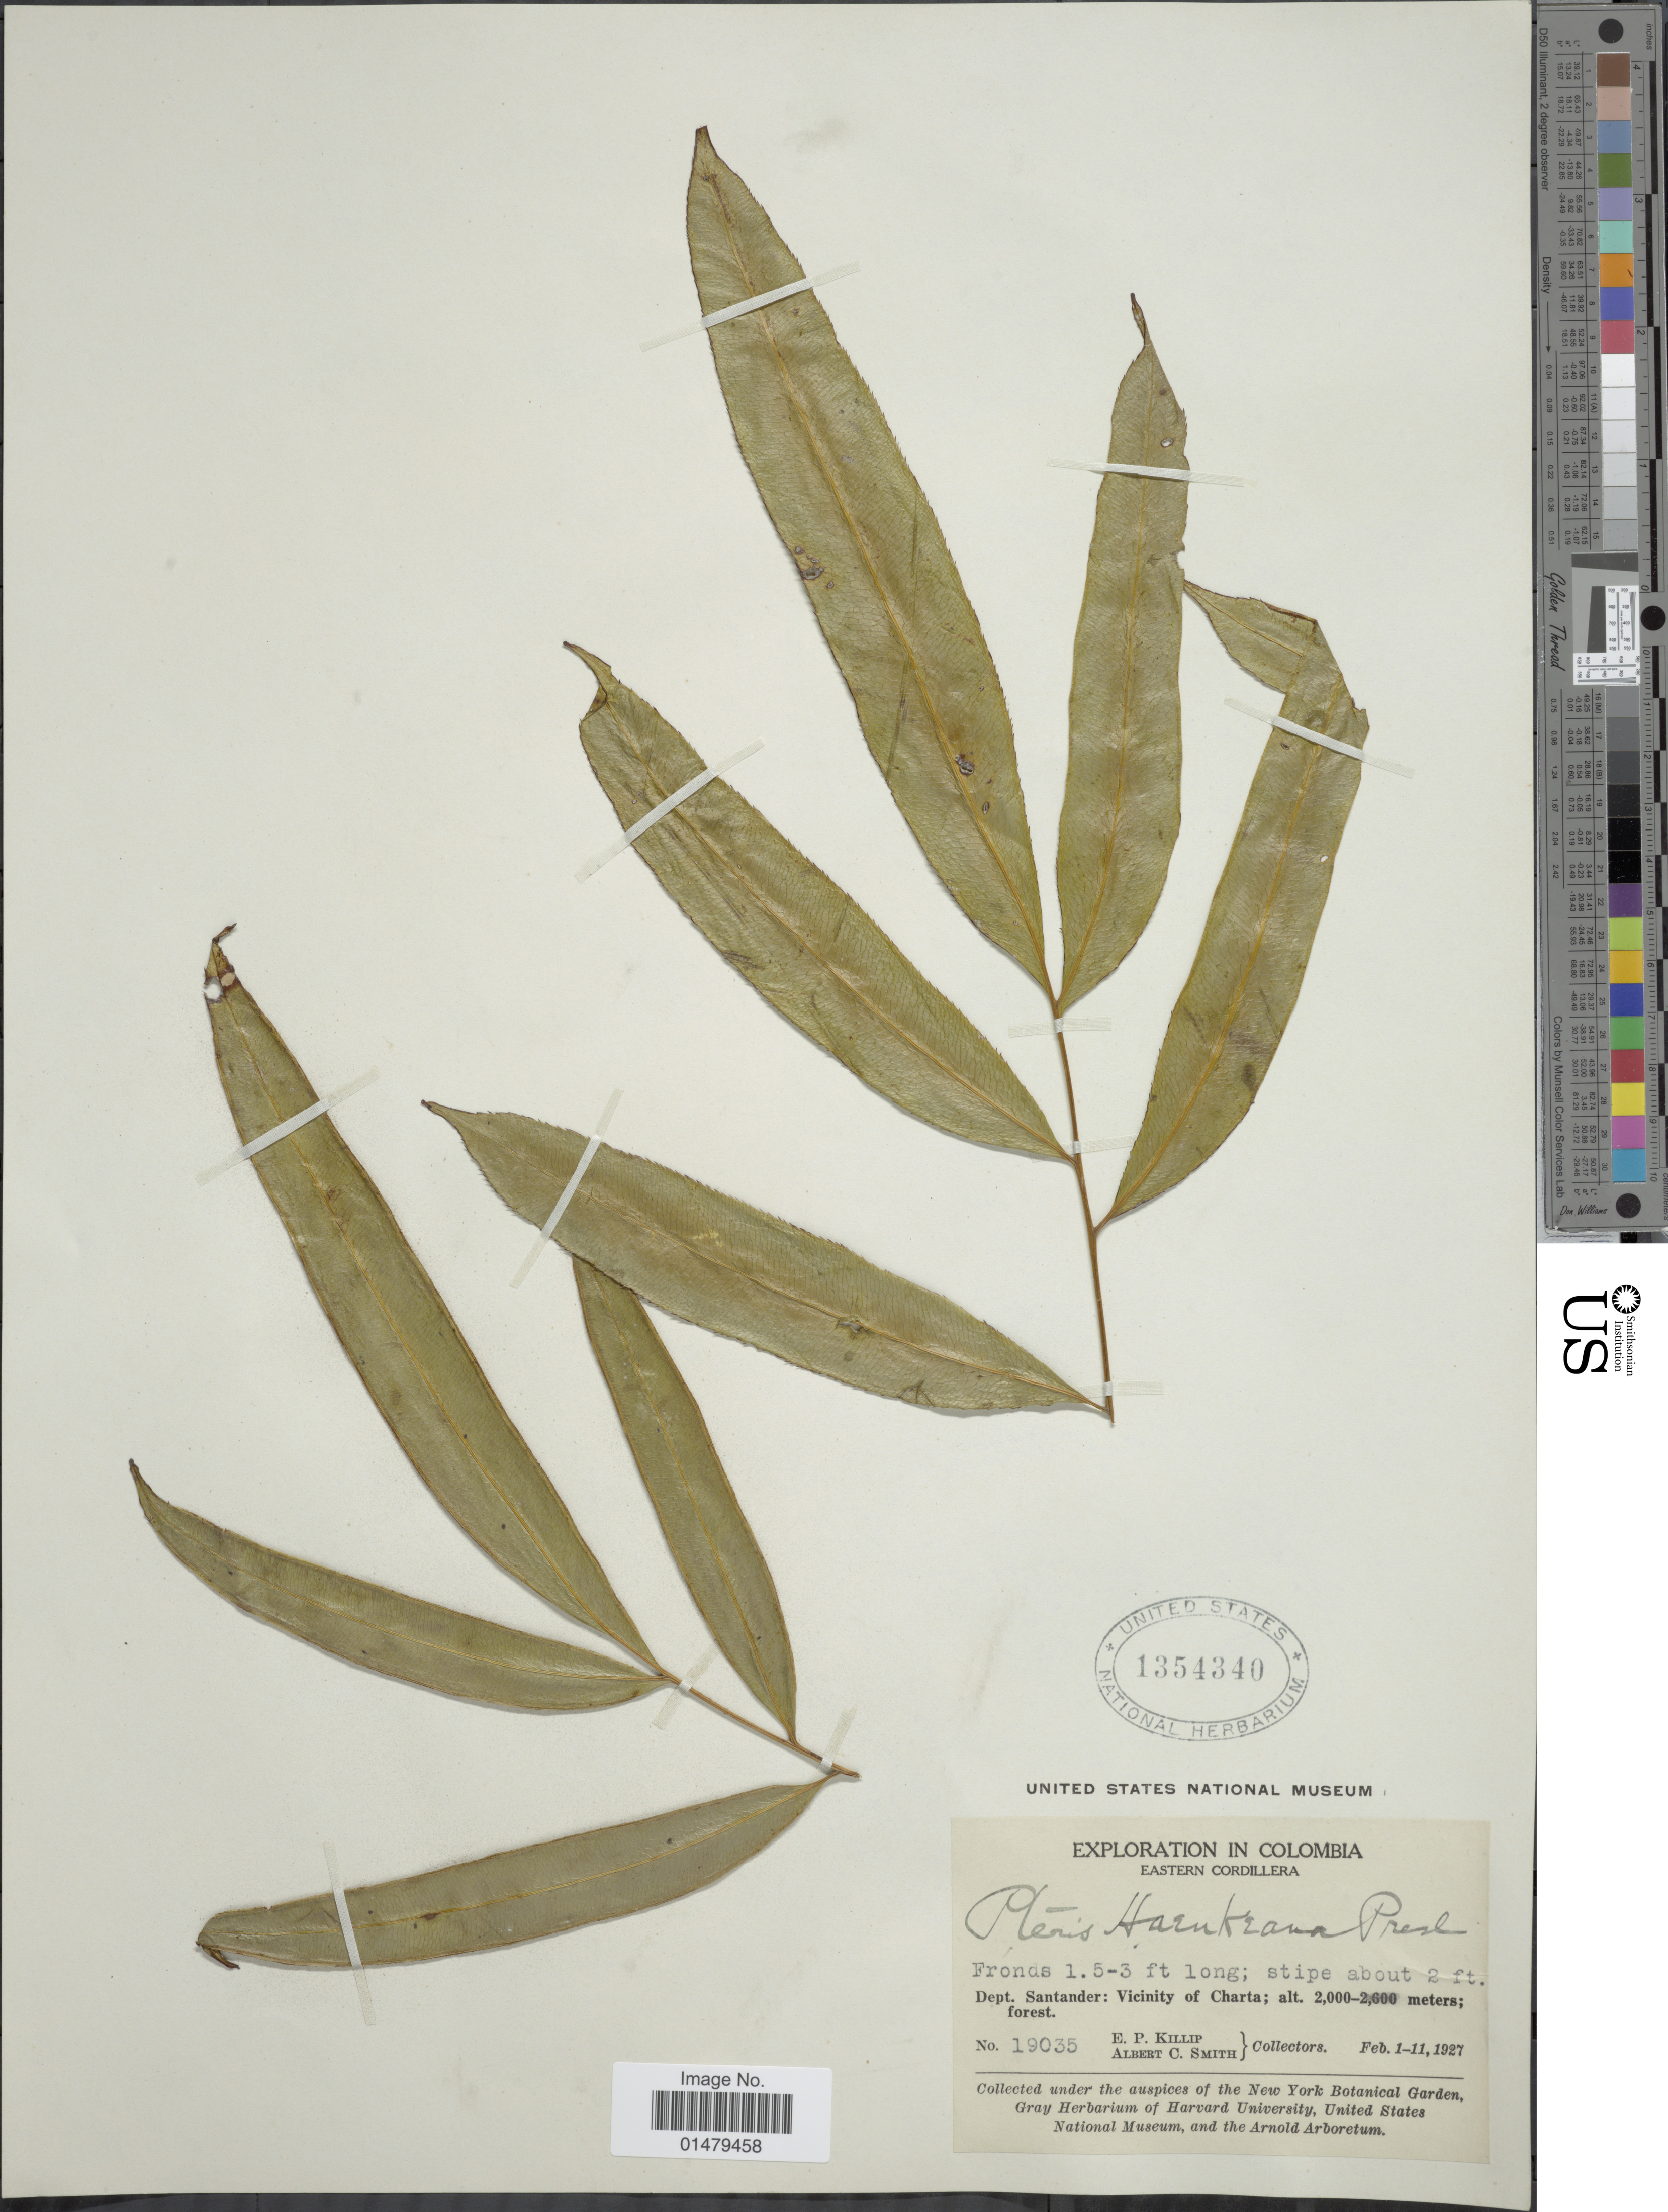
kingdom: Plantae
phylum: Tracheophyta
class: Polypodiopsida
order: Polypodiales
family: Pteridaceae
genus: Pteris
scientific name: Pteris haenkeana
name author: C. Presl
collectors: E. P. Killip & A. C. Smith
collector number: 19035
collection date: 1927-02-01/1927-02-11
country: Colombia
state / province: Santander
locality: Dept. Santander: Vicinity of Charta.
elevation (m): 2000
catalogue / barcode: US 1354340